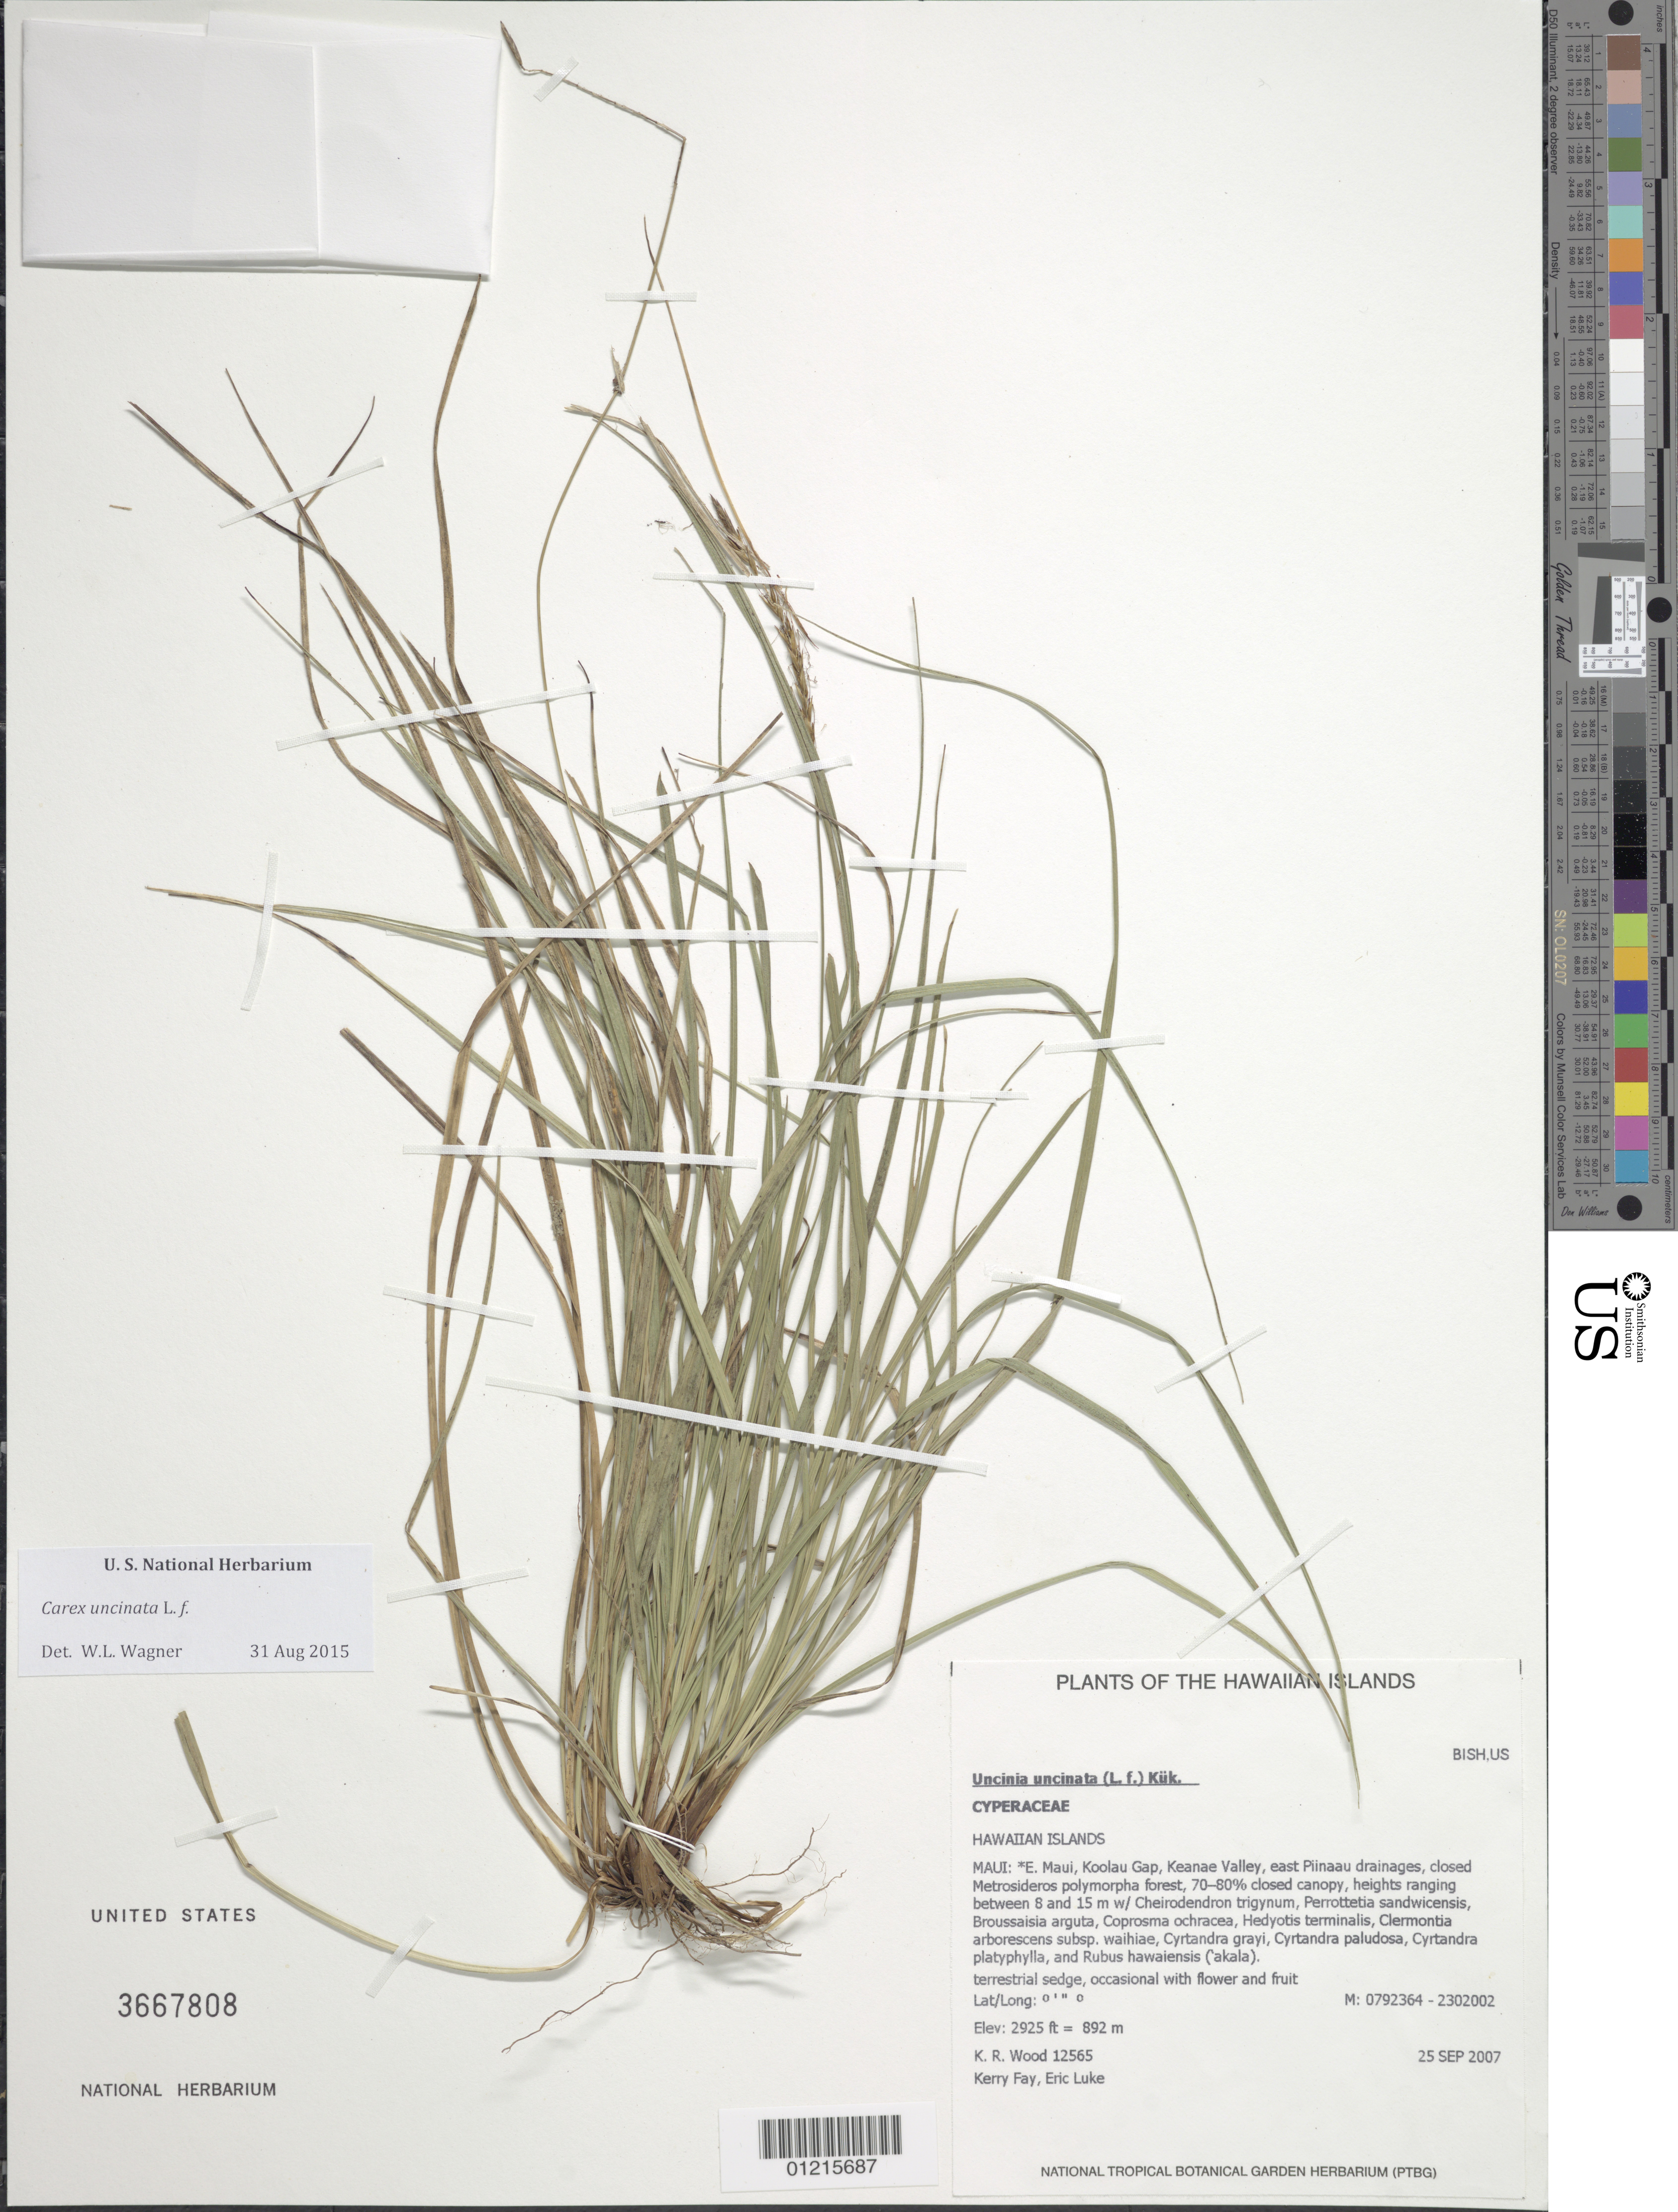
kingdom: Plantae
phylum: Tracheophyta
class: Liliopsida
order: Poales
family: Cyperaceae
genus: Carex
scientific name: Carex uncinata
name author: L. f.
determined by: Wagner, W. L., (BOT), Smithsonian Institution - National Museum of Natural History (UNITED STATES)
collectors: K. R. Wood, K. Fay & E. Luke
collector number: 12565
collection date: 2007-09-25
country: United States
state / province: Hawaii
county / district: Maui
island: Maui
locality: Koolau Gap, Keanae Valley, E Piinaau drainages.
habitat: Forest.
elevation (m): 892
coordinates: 0792364, 2302002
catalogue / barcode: US 3667808